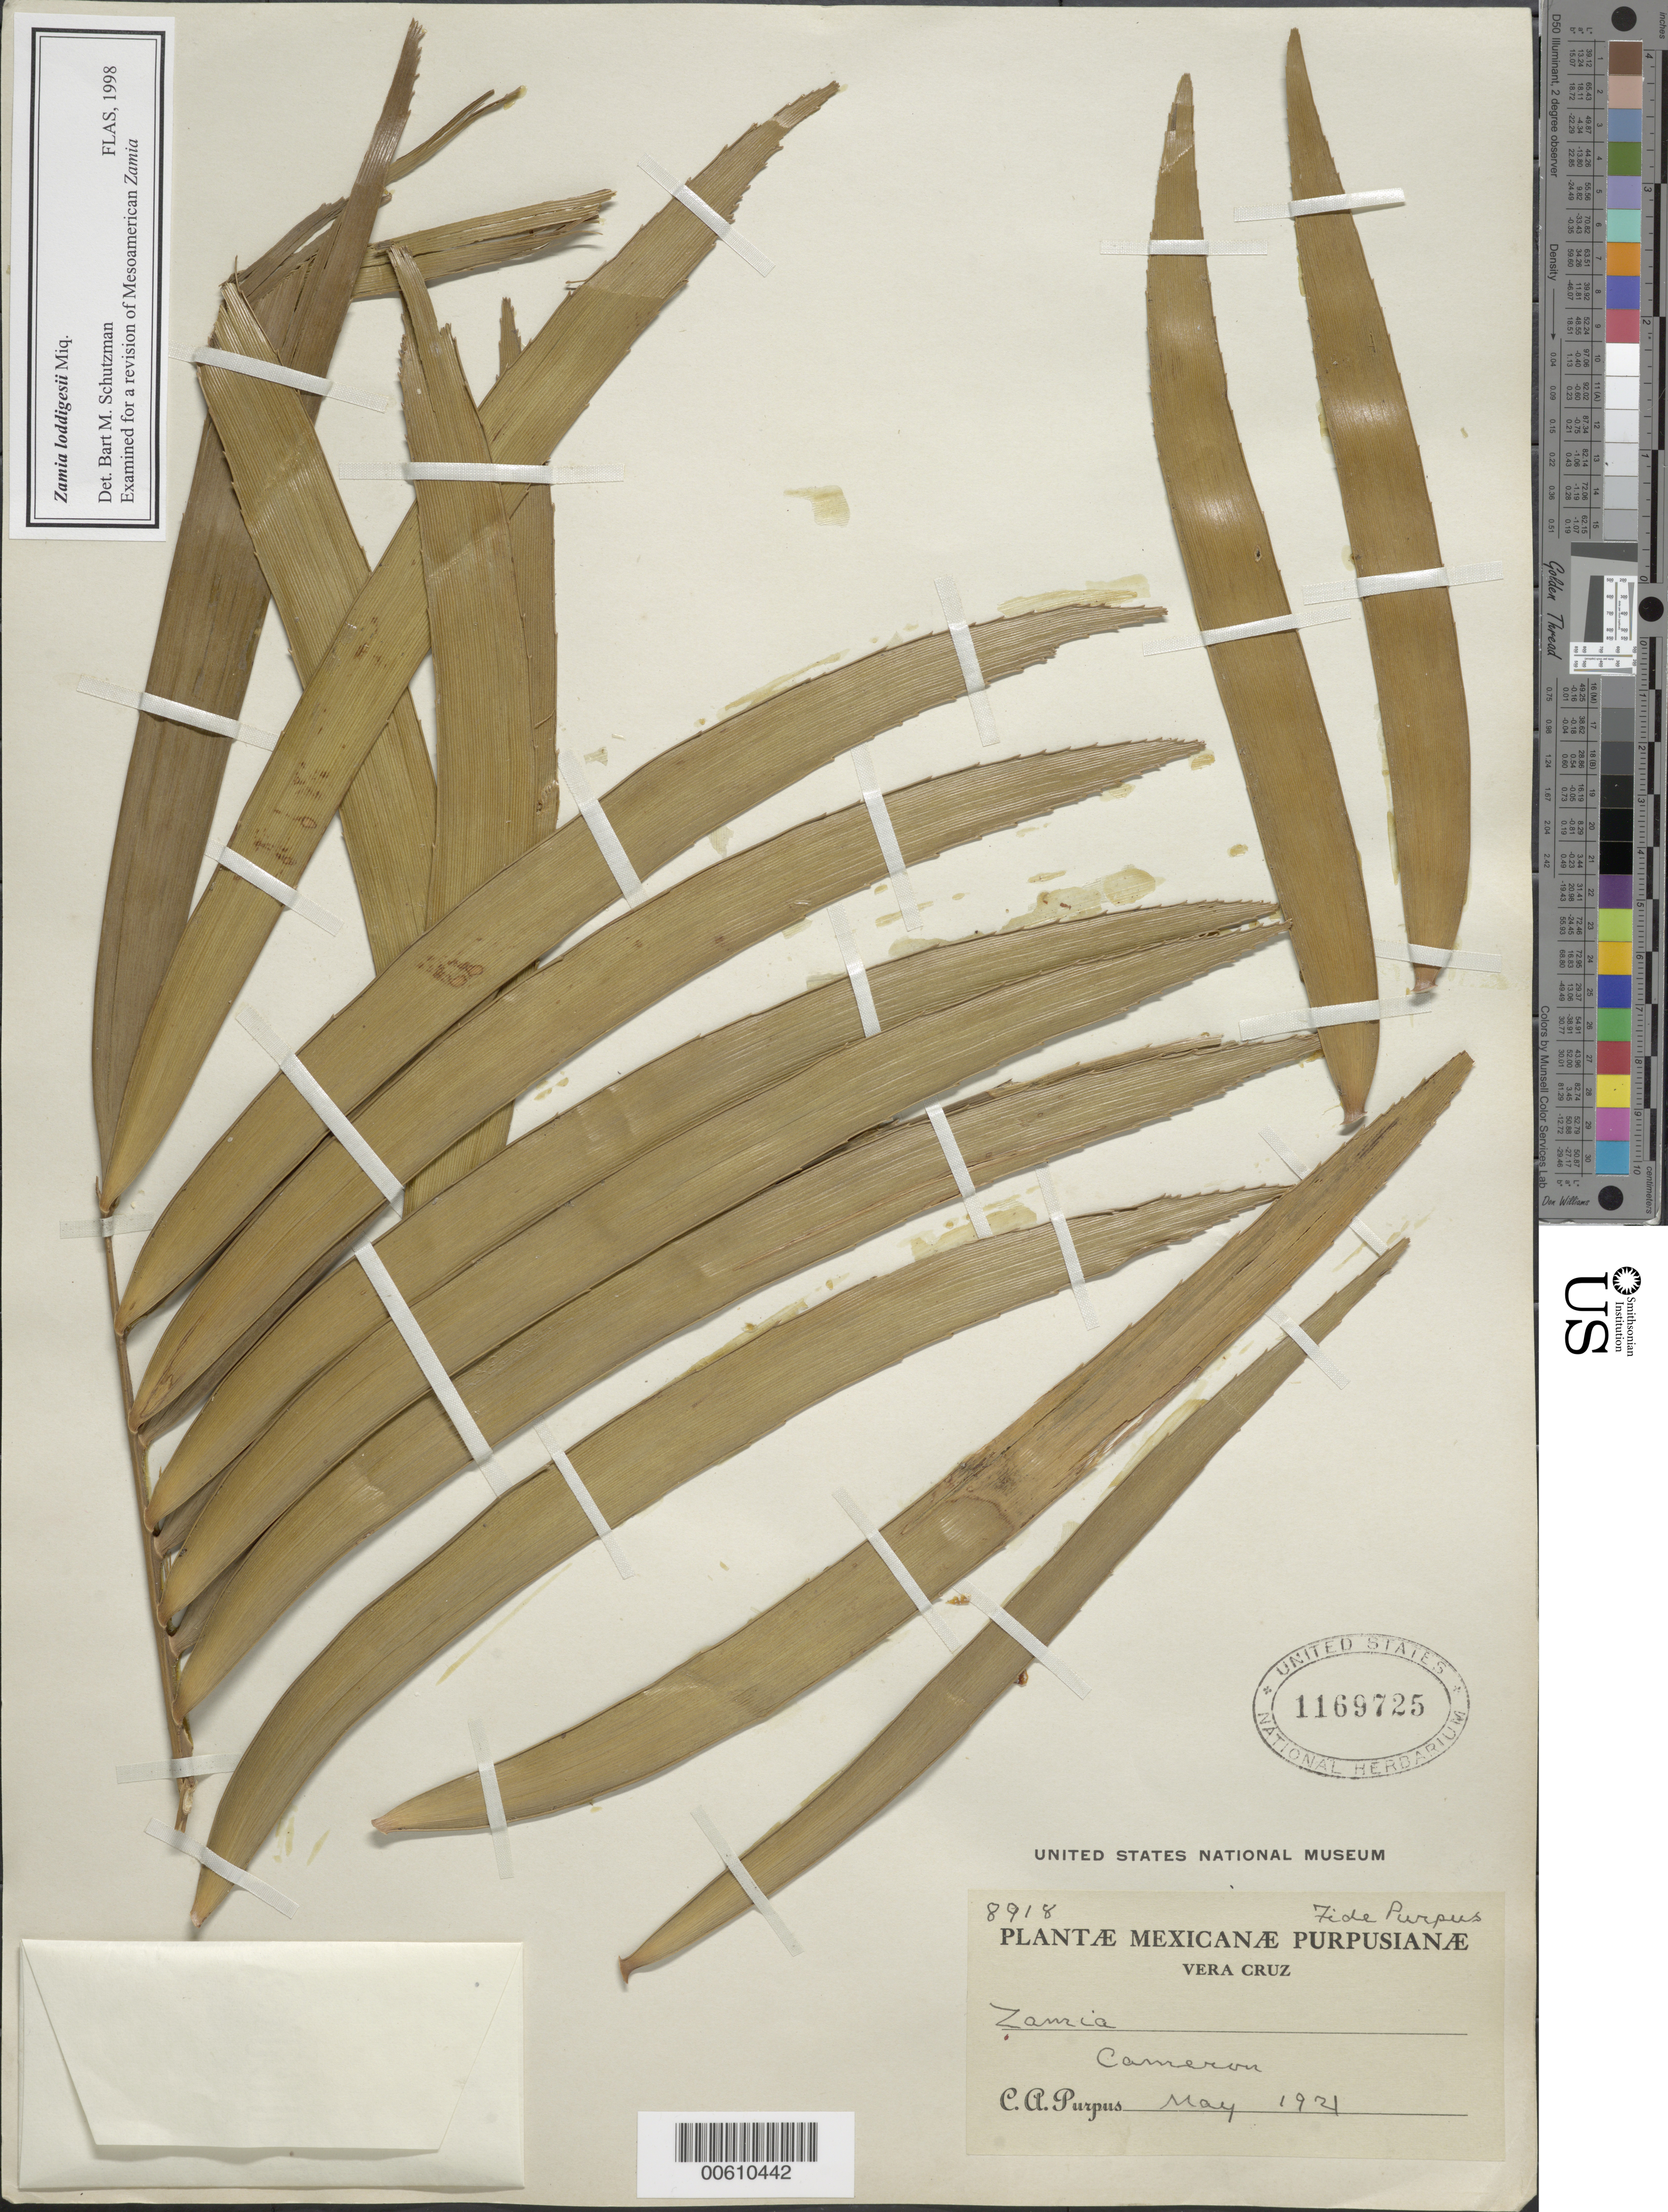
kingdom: Plantae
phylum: Tracheophyta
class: Cycadopsida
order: Cycadales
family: Zamiaceae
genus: Zamia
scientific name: Zamia loddigesii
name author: Miq.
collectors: C. A. Purpus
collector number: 8918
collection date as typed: May 1921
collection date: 1921-05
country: Mexico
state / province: Veracruz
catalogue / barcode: US 1169725